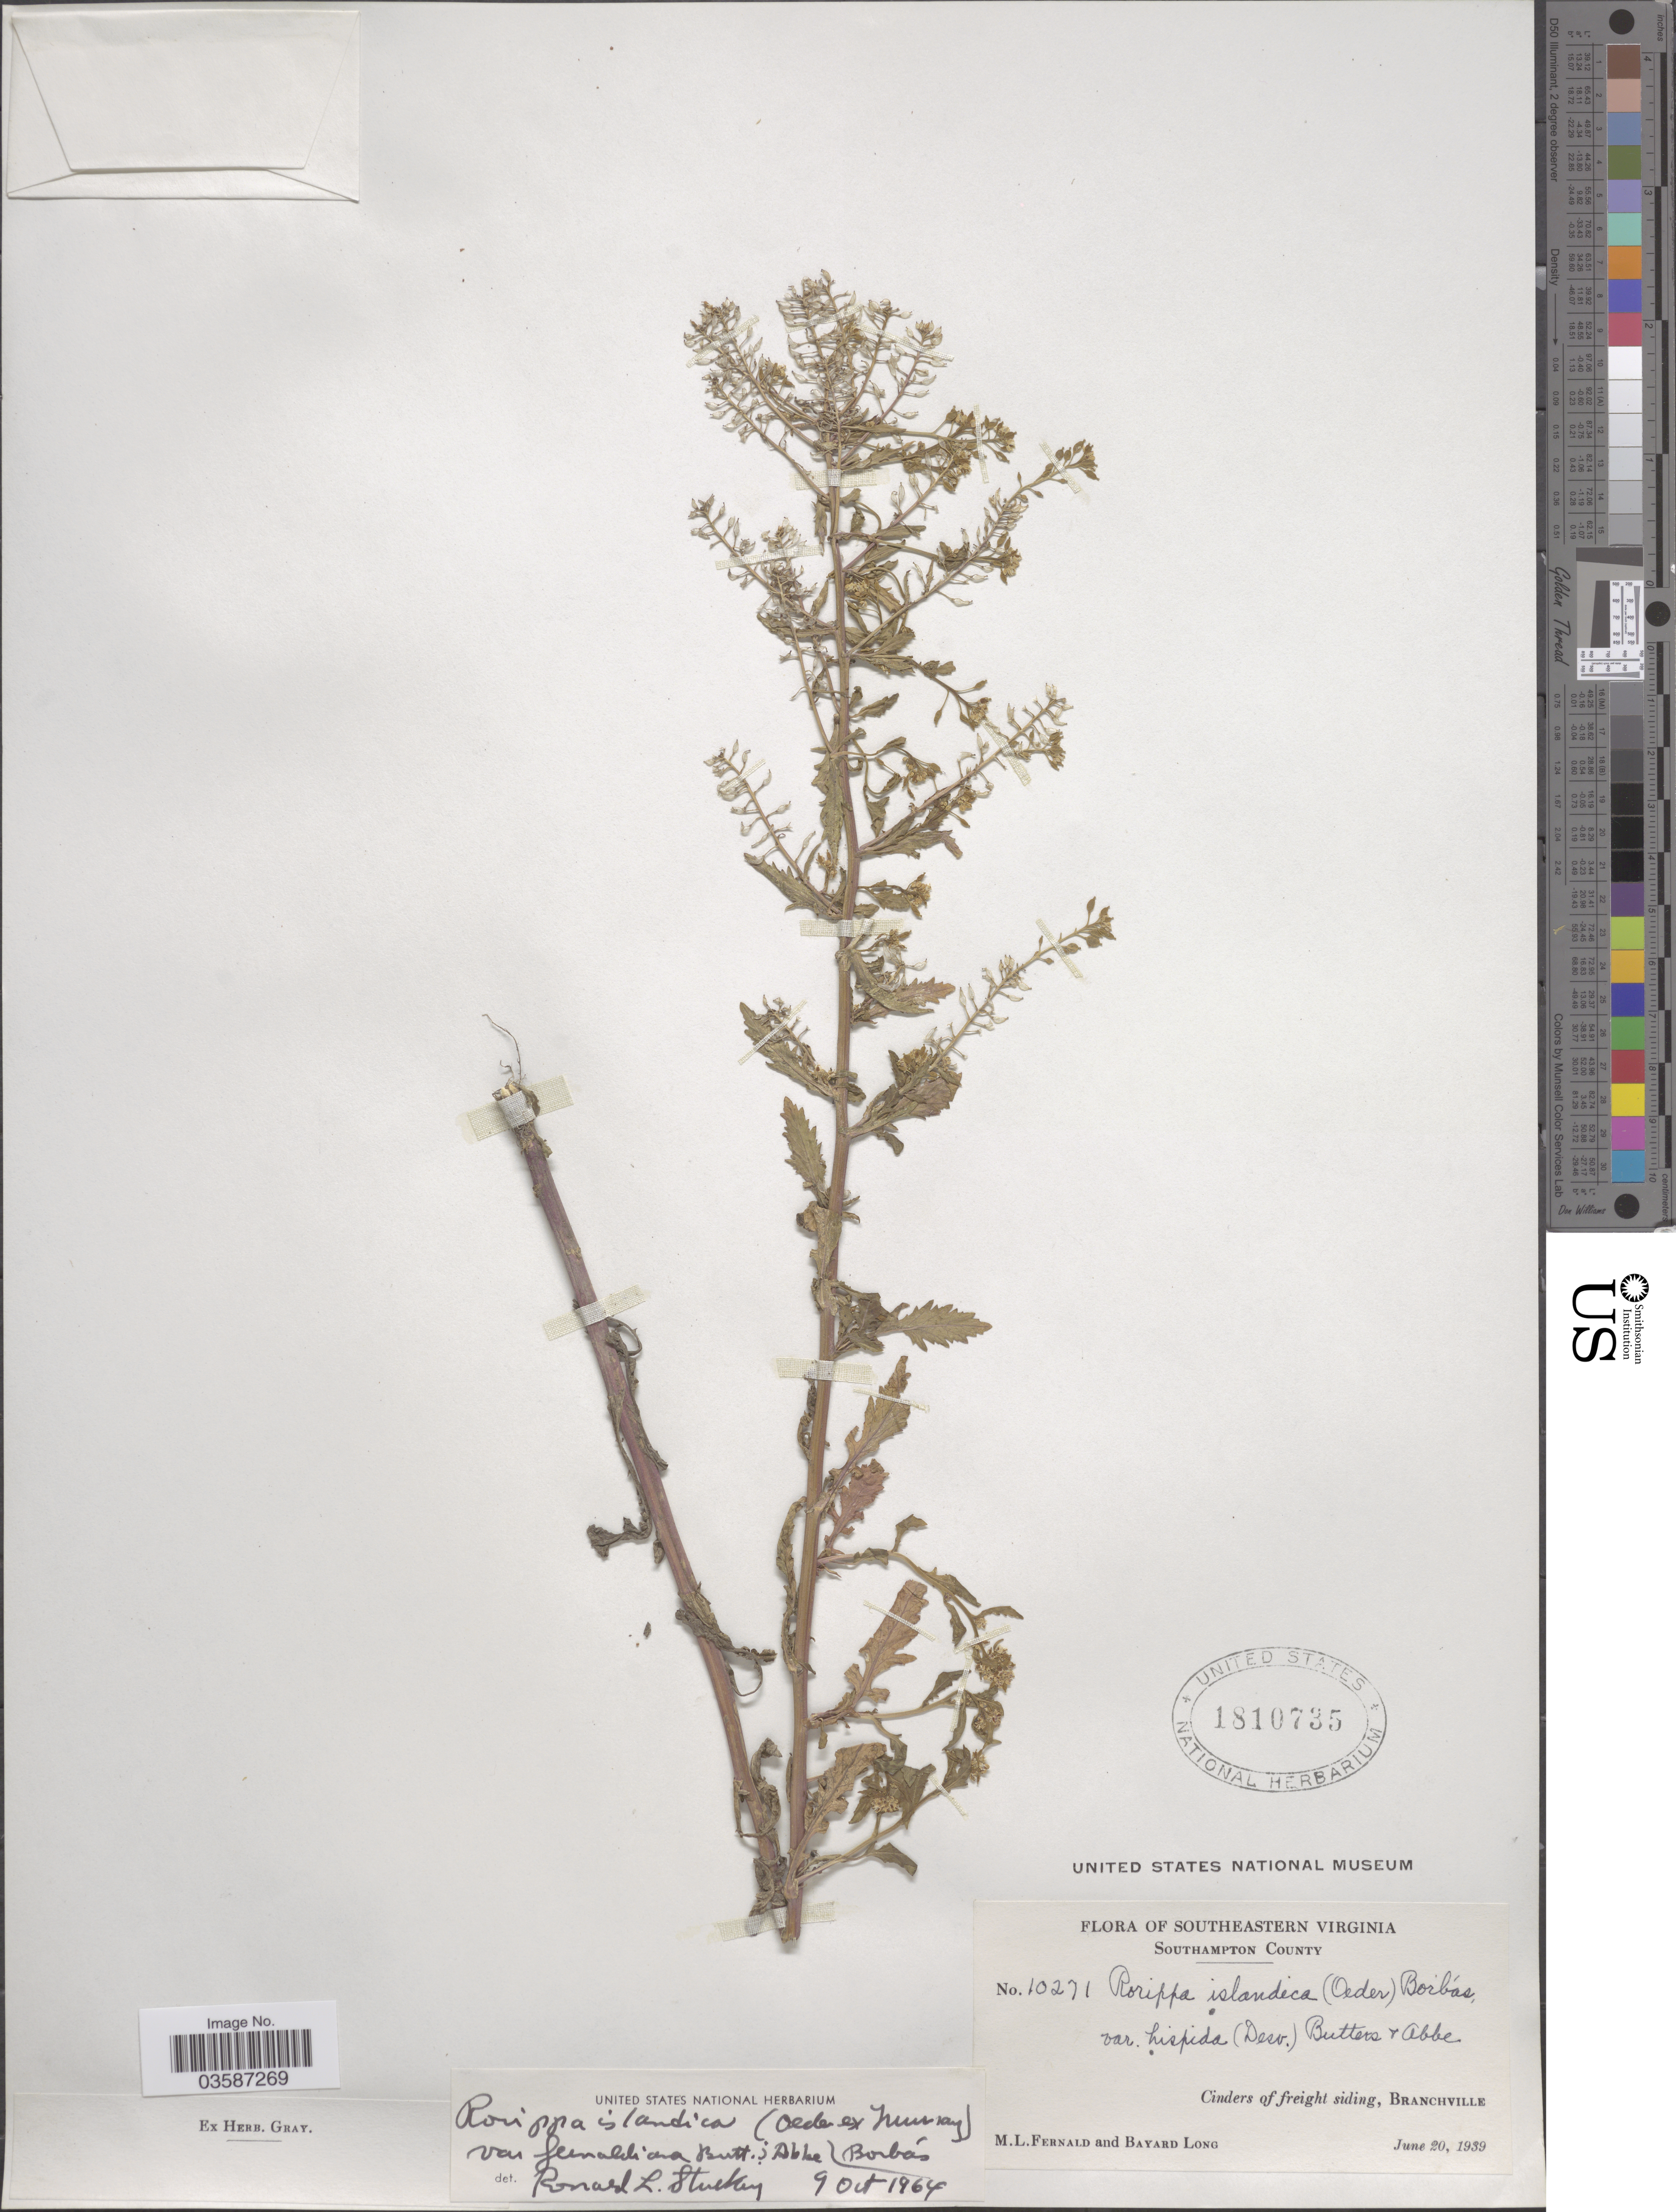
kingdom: Plantae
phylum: Tracheophyta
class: Magnoliopsida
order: Brassicales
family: Brassicaceae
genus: Rorippa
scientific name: Rorippa islandica var. fernaldiana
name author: Butters & Abbe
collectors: M. L. Fernald & B. Long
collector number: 10271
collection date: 1939-06-20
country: United States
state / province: Virginia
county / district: Southampton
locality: Southeastern Virginia. Southampton County. Cinders of freight siding, Branchville.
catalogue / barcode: US 1810735